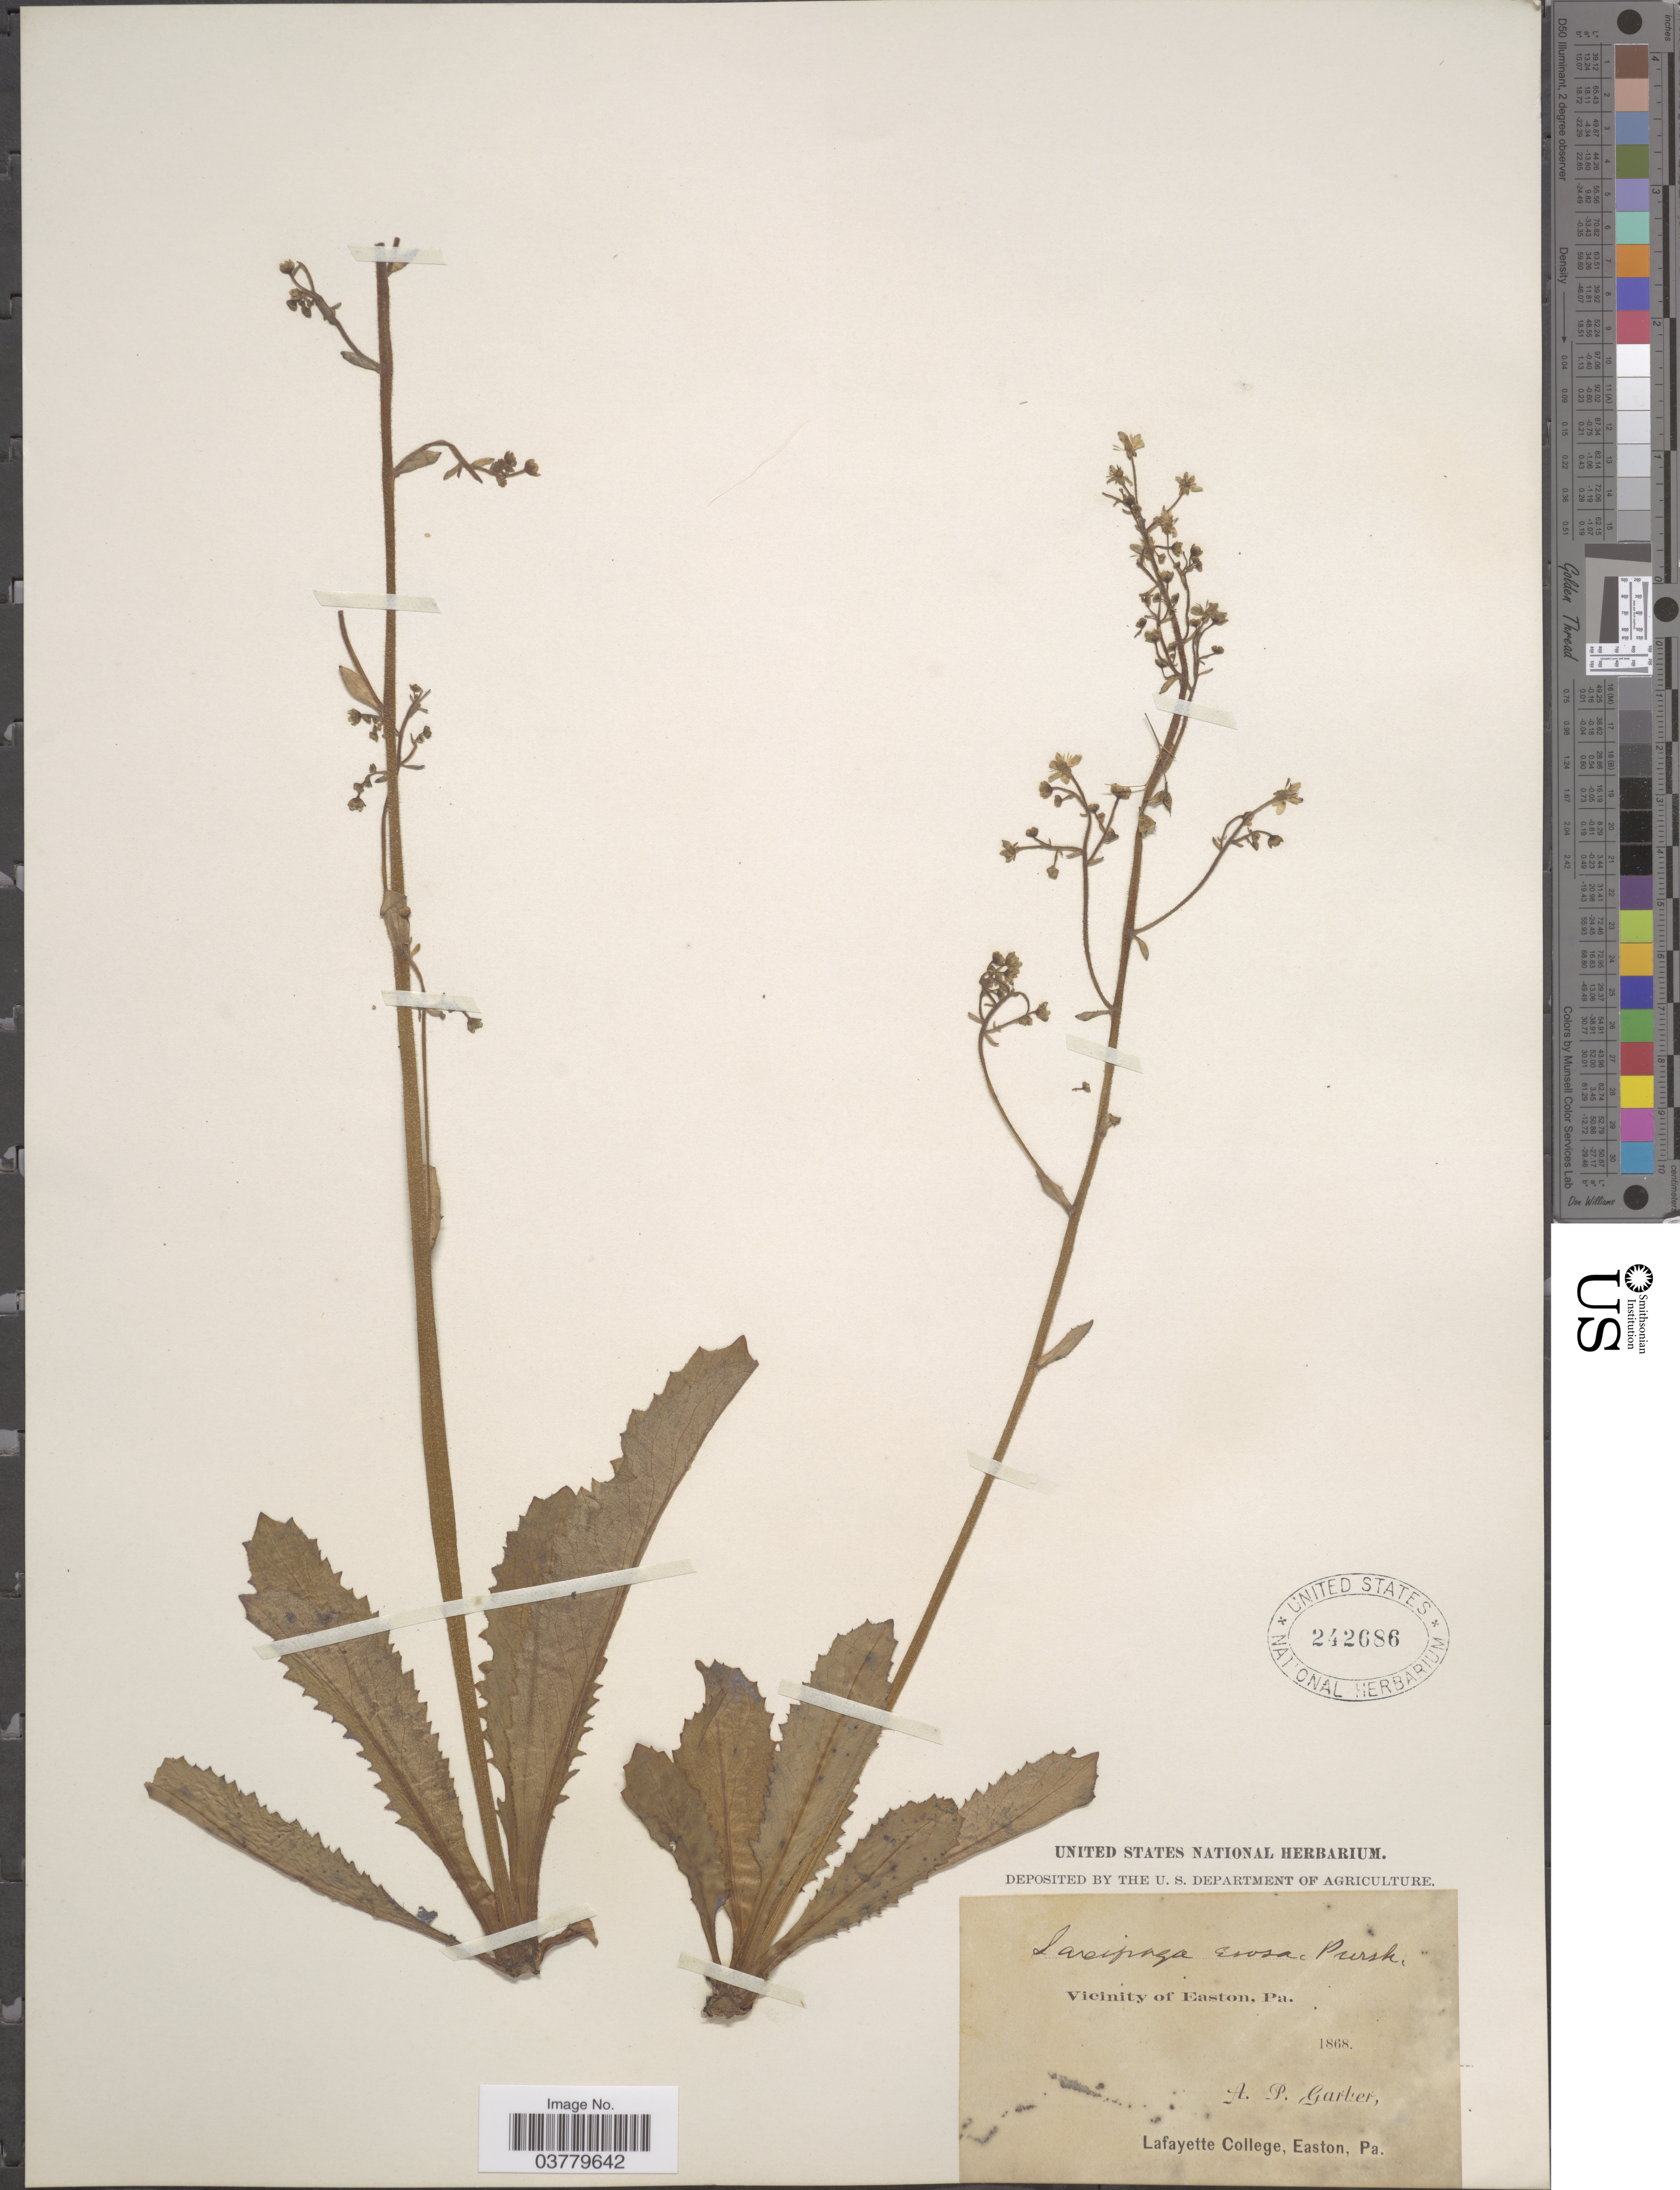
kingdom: Plantae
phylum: Tracheophyta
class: Magnoliopsida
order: Saxifragales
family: Saxifragaceae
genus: Micranthes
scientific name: Micranthes micranthidifolia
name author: (Haw.) Small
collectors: A. P. Garber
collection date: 1868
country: United States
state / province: Pennsylvania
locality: Vicinity of Easton.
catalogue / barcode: US 242686